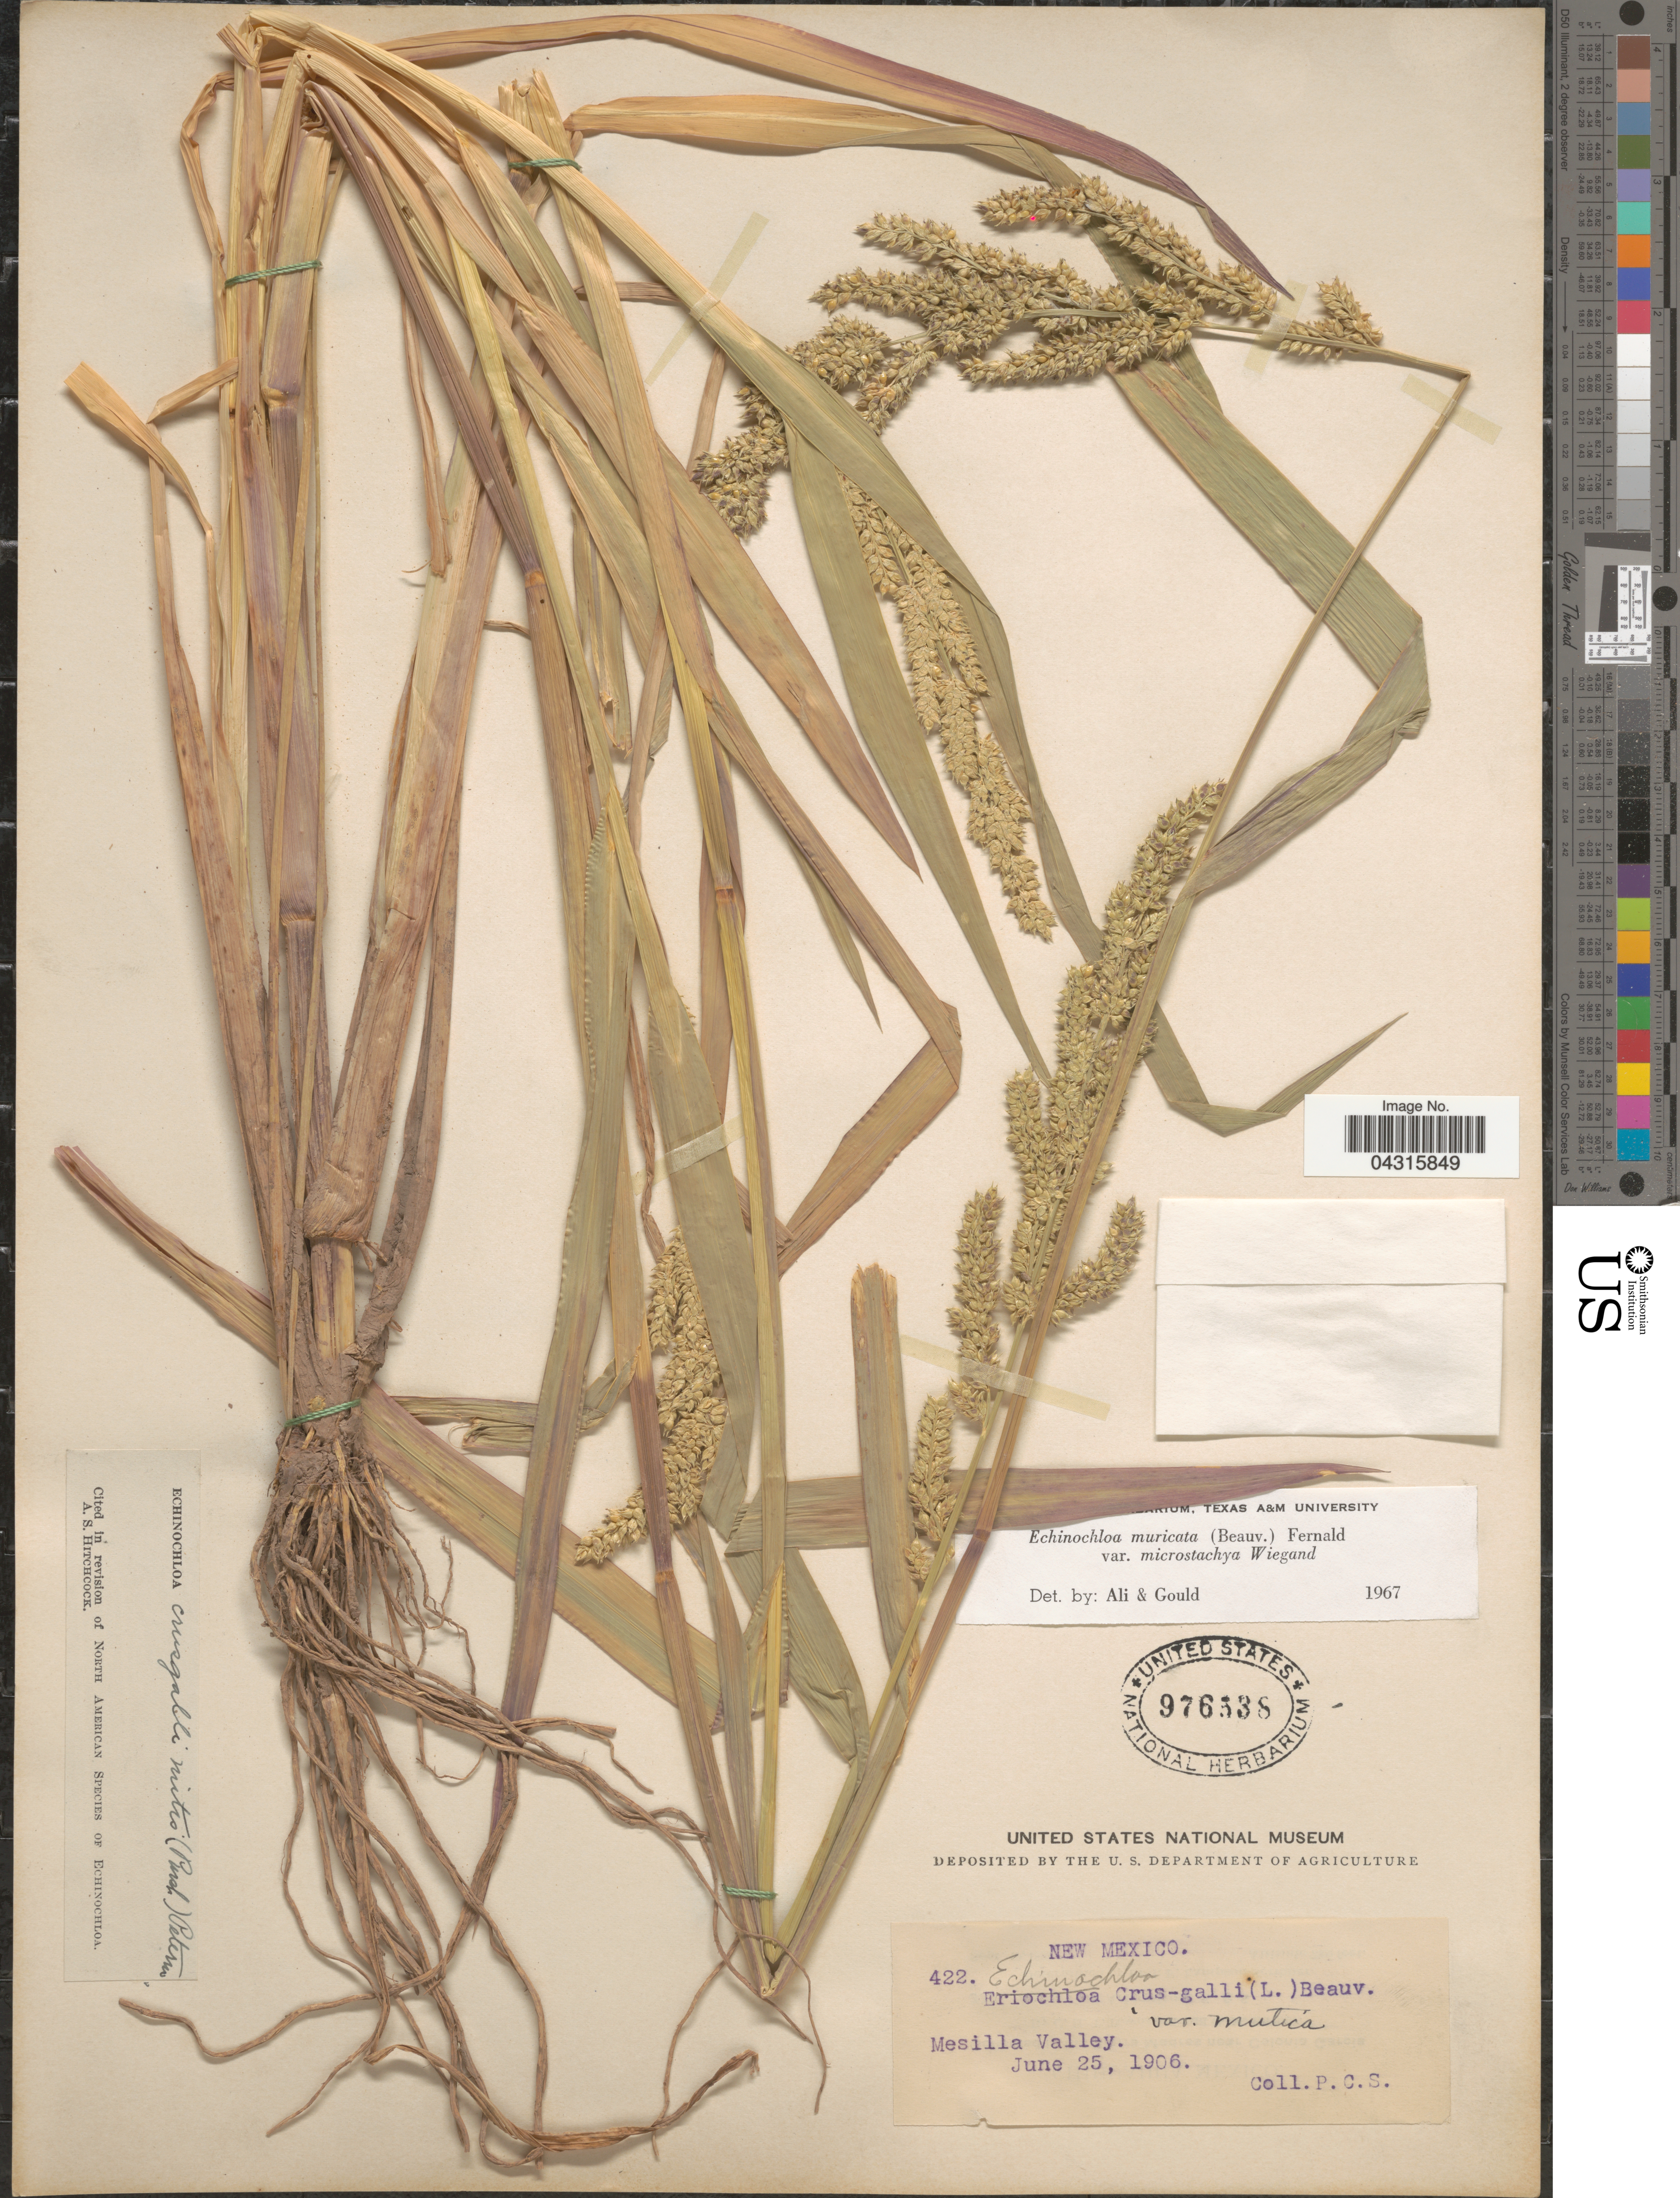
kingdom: Plantae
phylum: Tracheophyta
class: Liliopsida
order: Poales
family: Poaceae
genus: Echinochloa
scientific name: Echinochloa muricata var. microstachya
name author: Wiegand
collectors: P. C. S.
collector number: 422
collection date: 1906-06-25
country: United States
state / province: New Mexico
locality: Mesilla Valley.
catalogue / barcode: US 976538